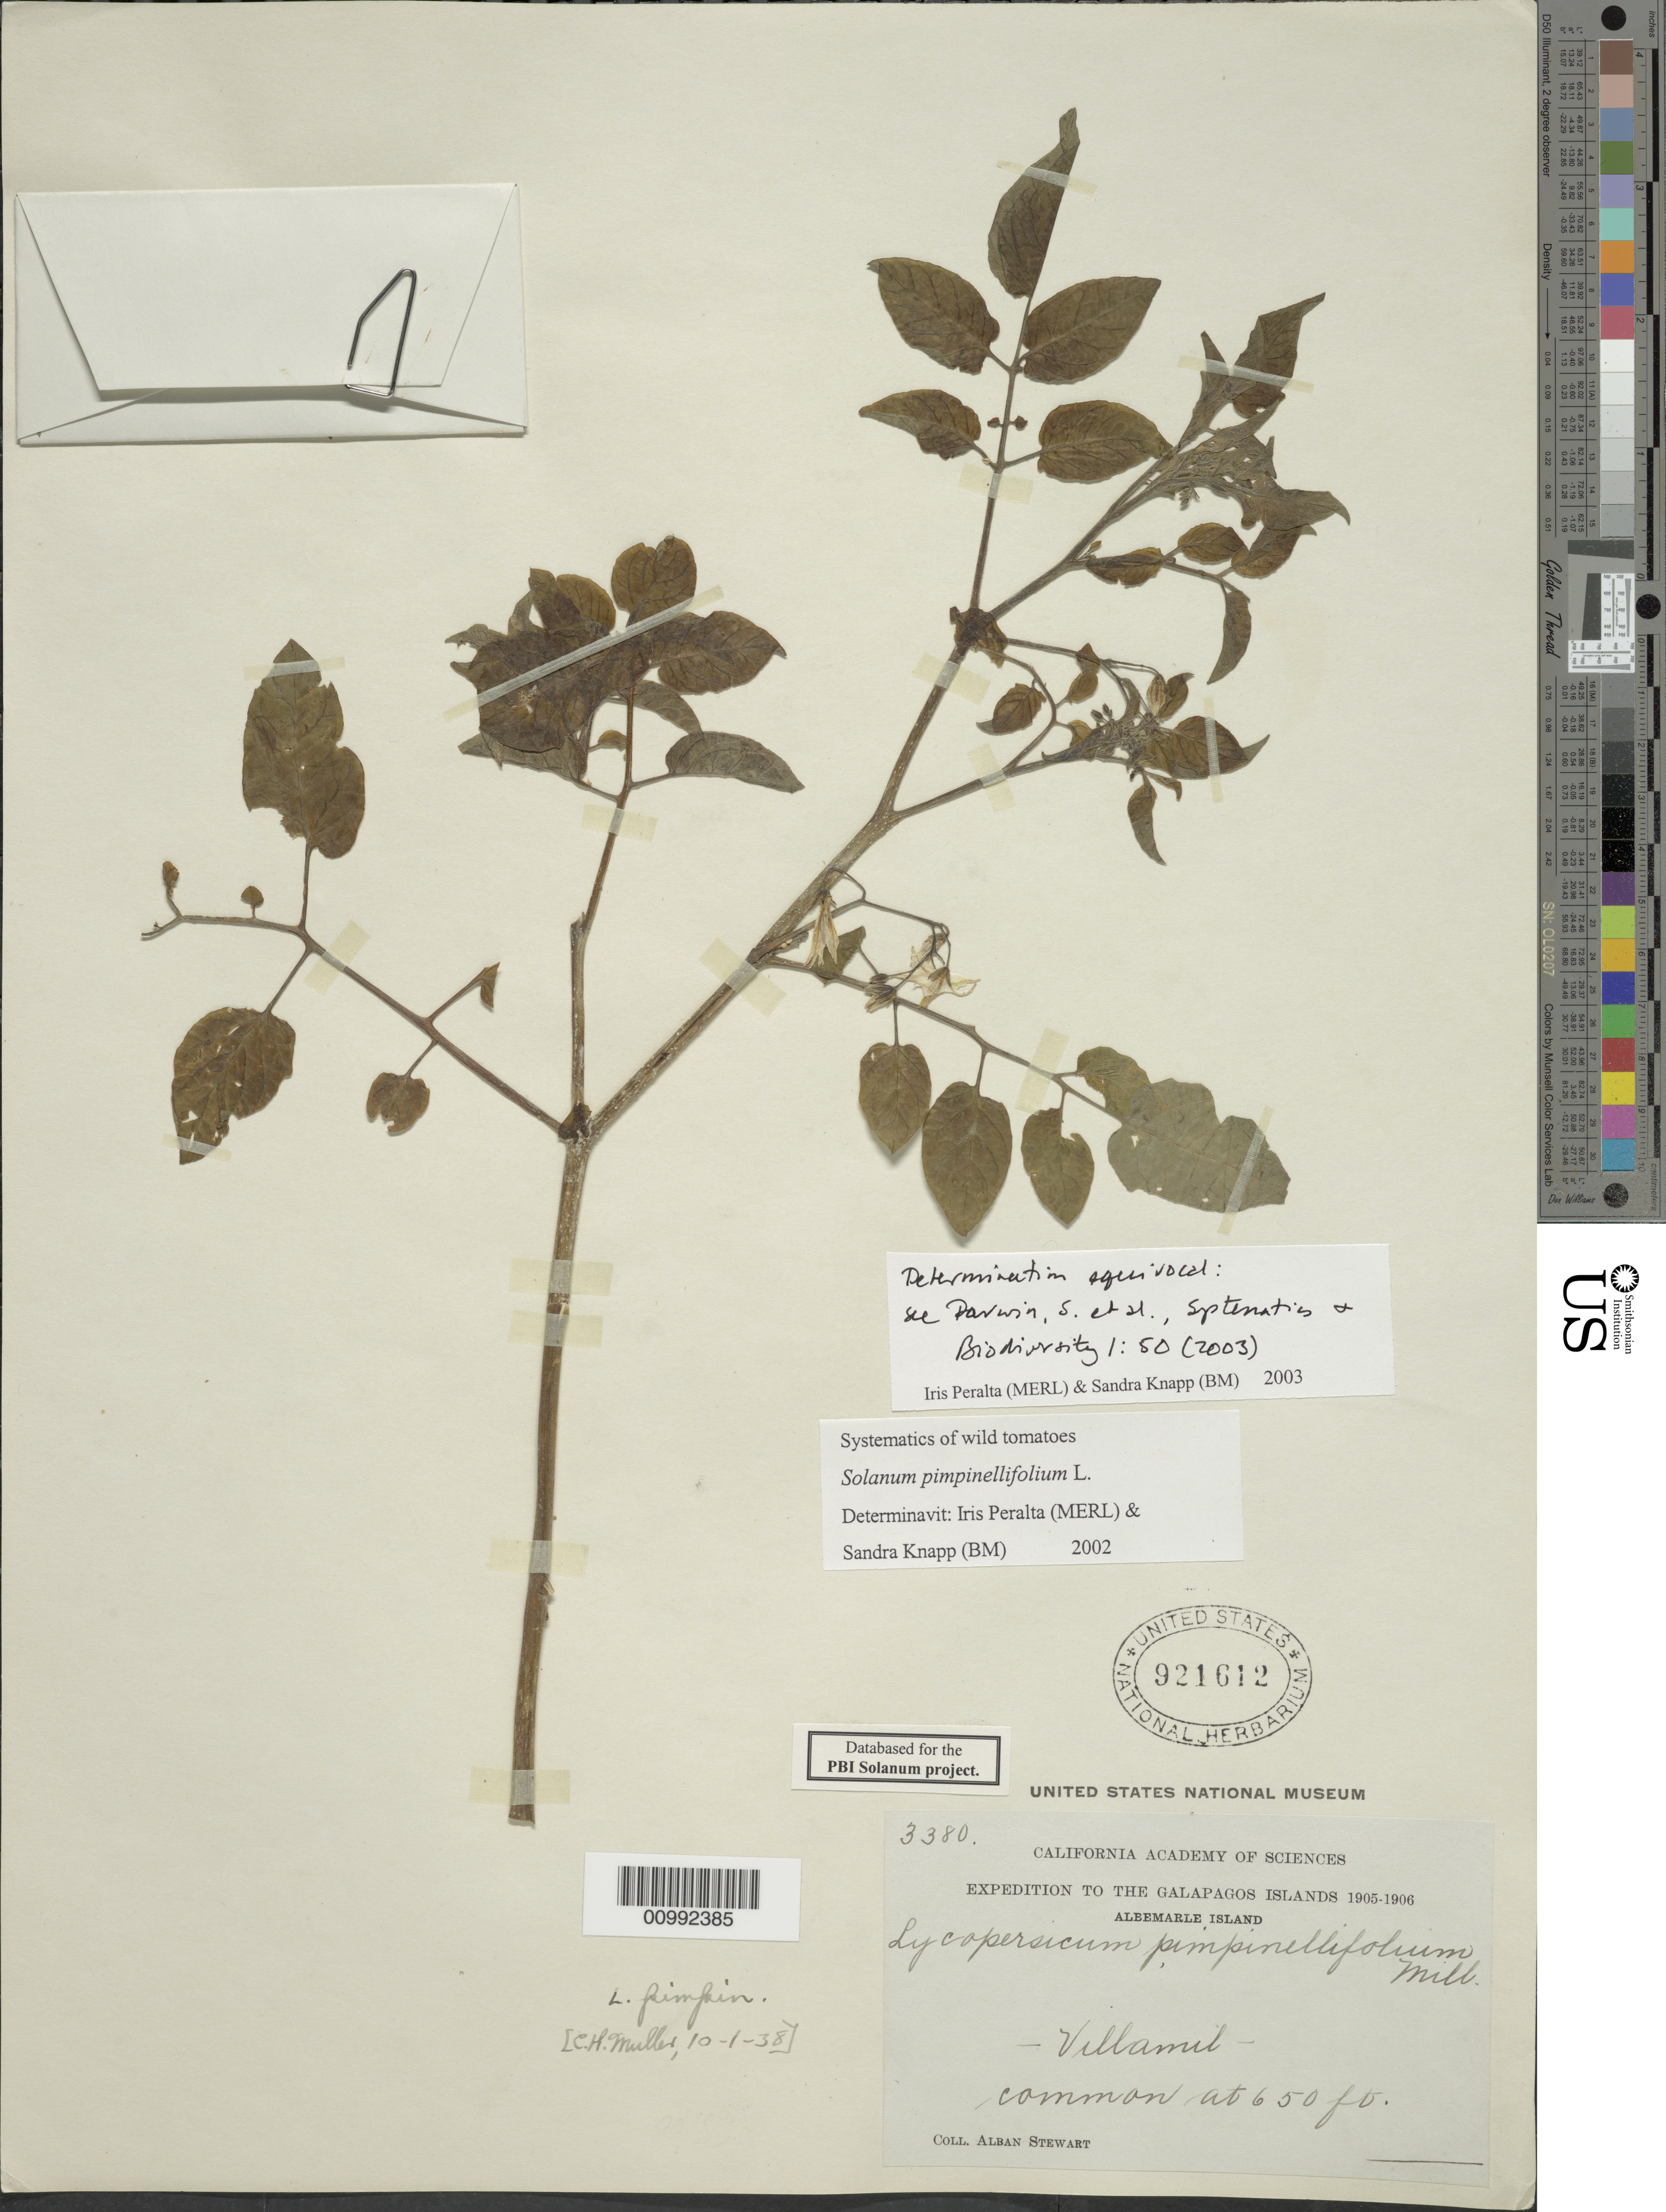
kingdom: Plantae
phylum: Tracheophyta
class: Magnoliopsida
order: Solanales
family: Solanaceae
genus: Solanum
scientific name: Solanum pimpinellifolium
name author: L.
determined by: Knapp, S. D.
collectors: A. Stewart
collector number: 3380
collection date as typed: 1905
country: Ecuador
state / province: Colón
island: Isabela [Albemarle]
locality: Albemarle Island, Villamil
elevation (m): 300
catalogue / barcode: US 921612